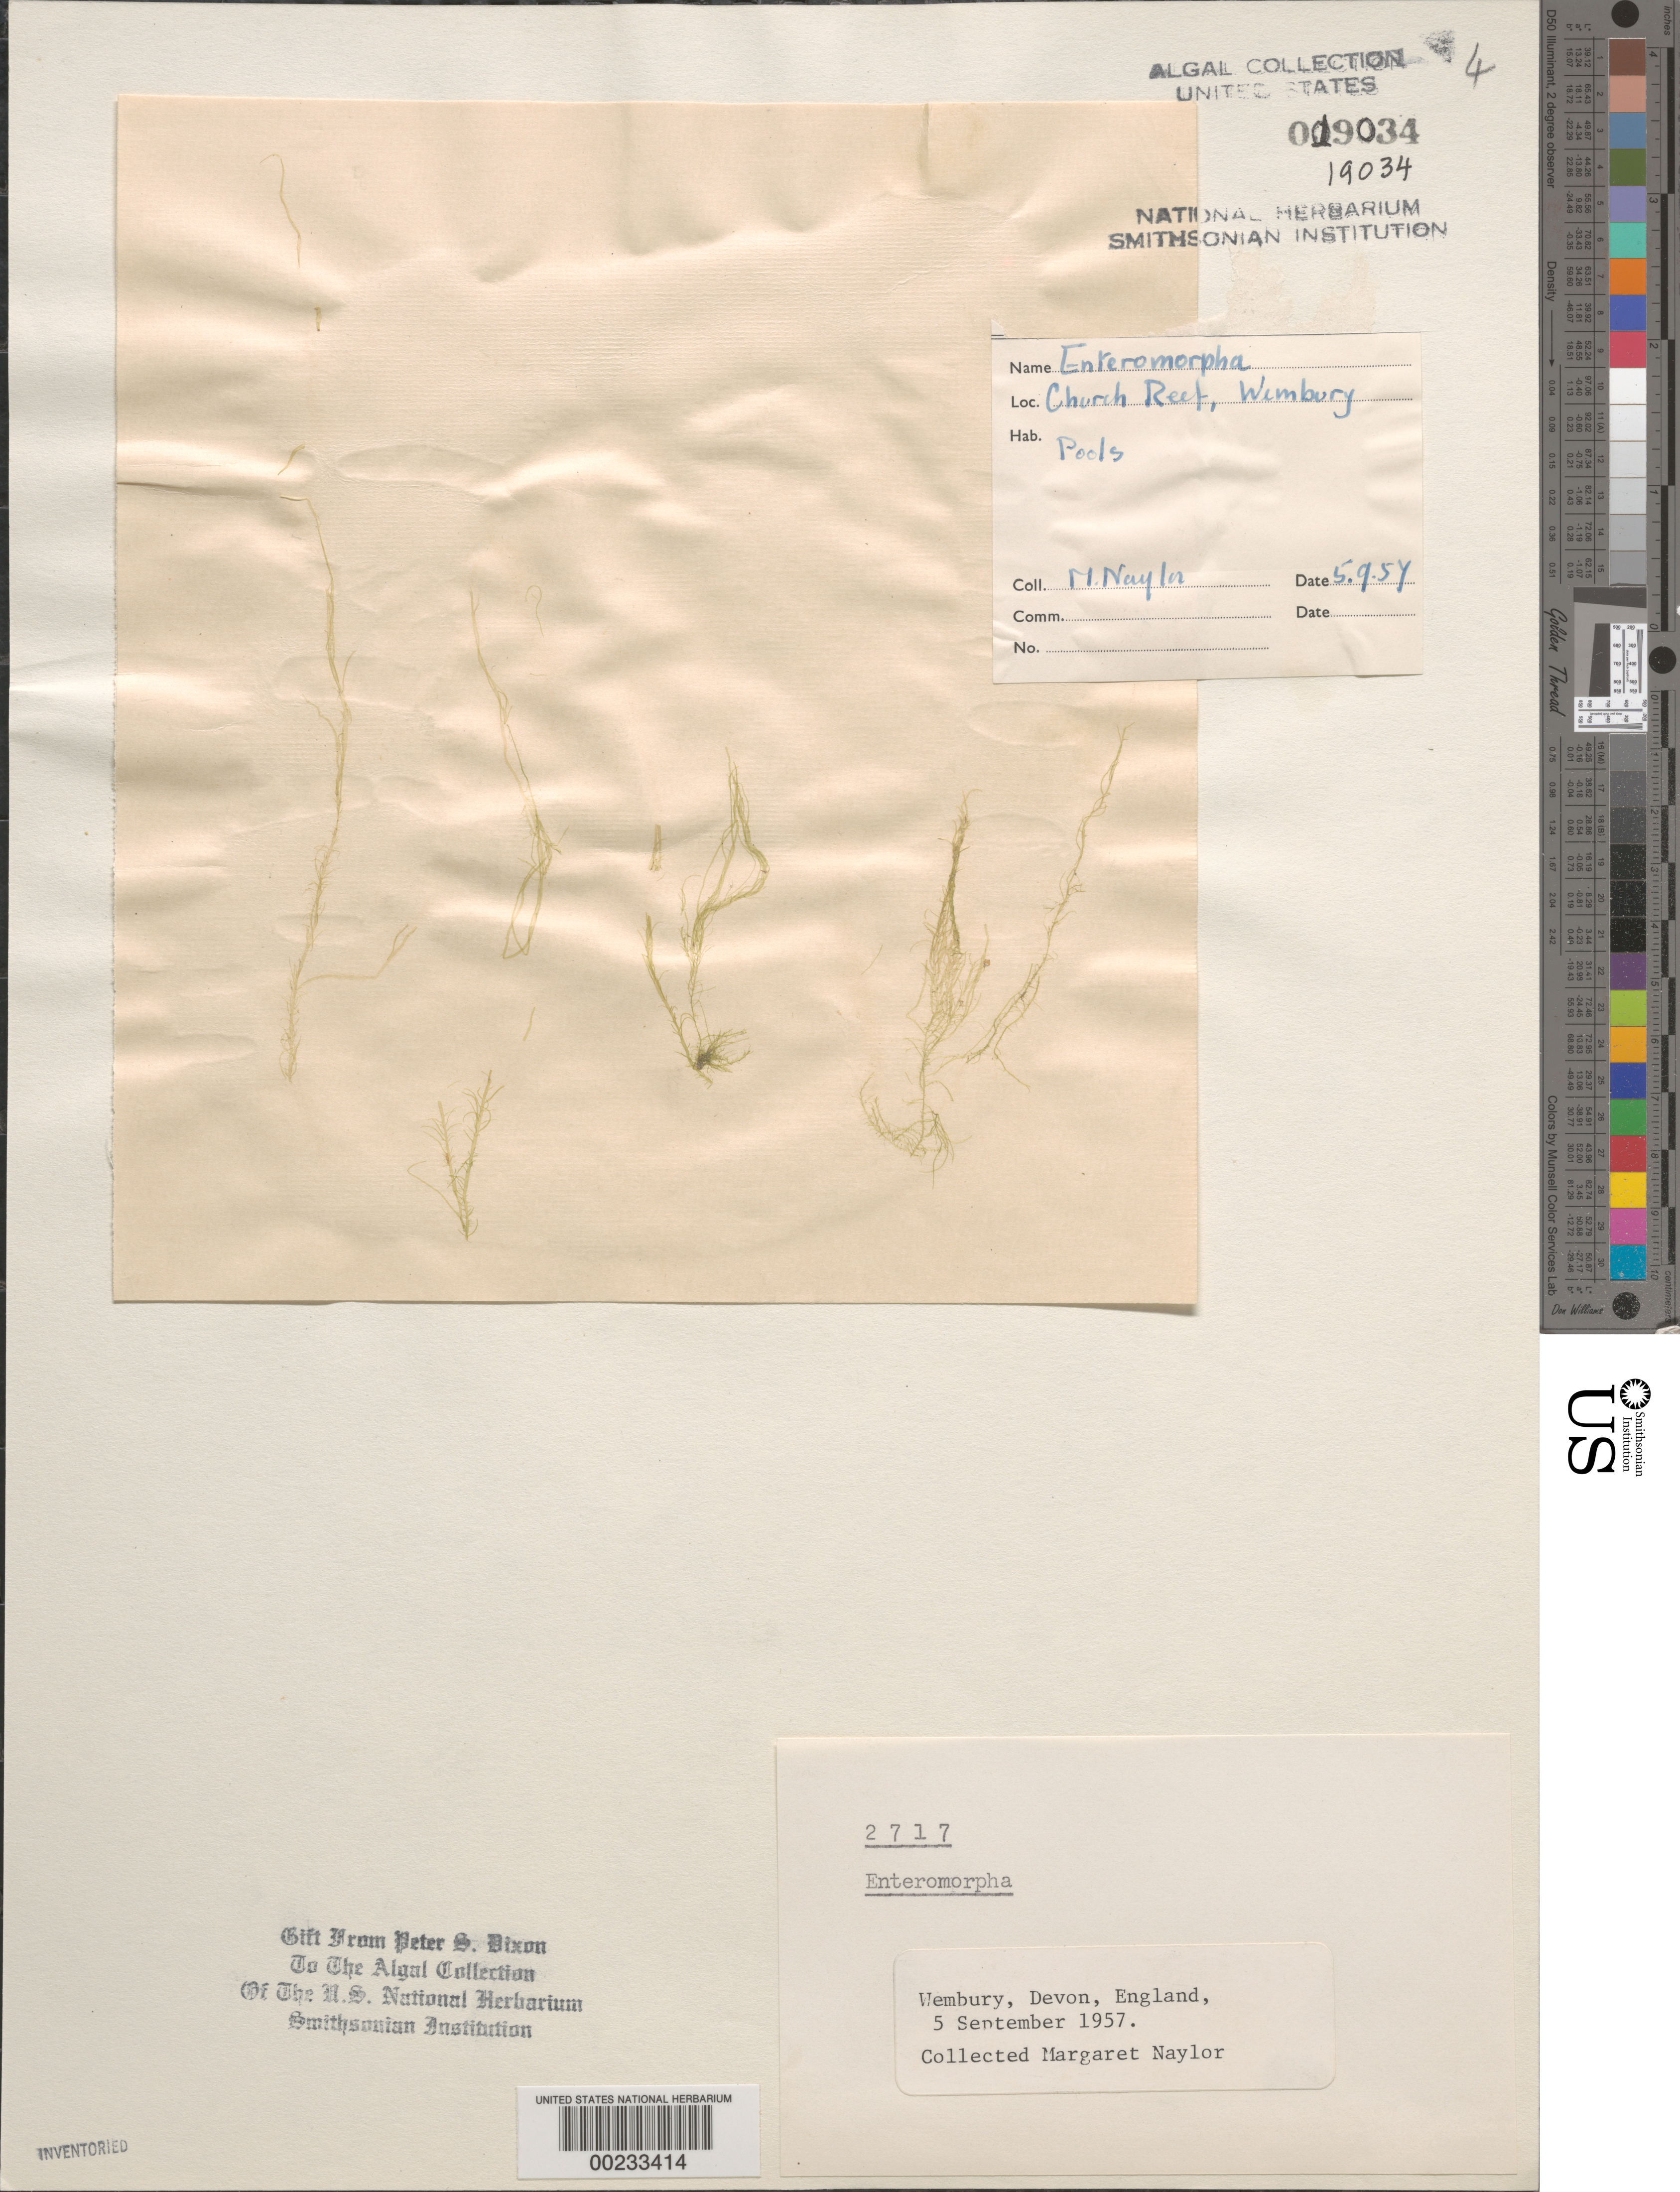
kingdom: Plantae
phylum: Chlorophyta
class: Ulvophyceae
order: Ulvales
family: Ulvaceae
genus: Ulva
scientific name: Ulva sp.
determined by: Algae name updating Project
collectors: M. Roberts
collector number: PSD 2717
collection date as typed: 05 Sep 1957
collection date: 1957-09-05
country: United Kingdom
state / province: England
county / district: Devon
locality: Wembury, Church Reef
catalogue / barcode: US 19034